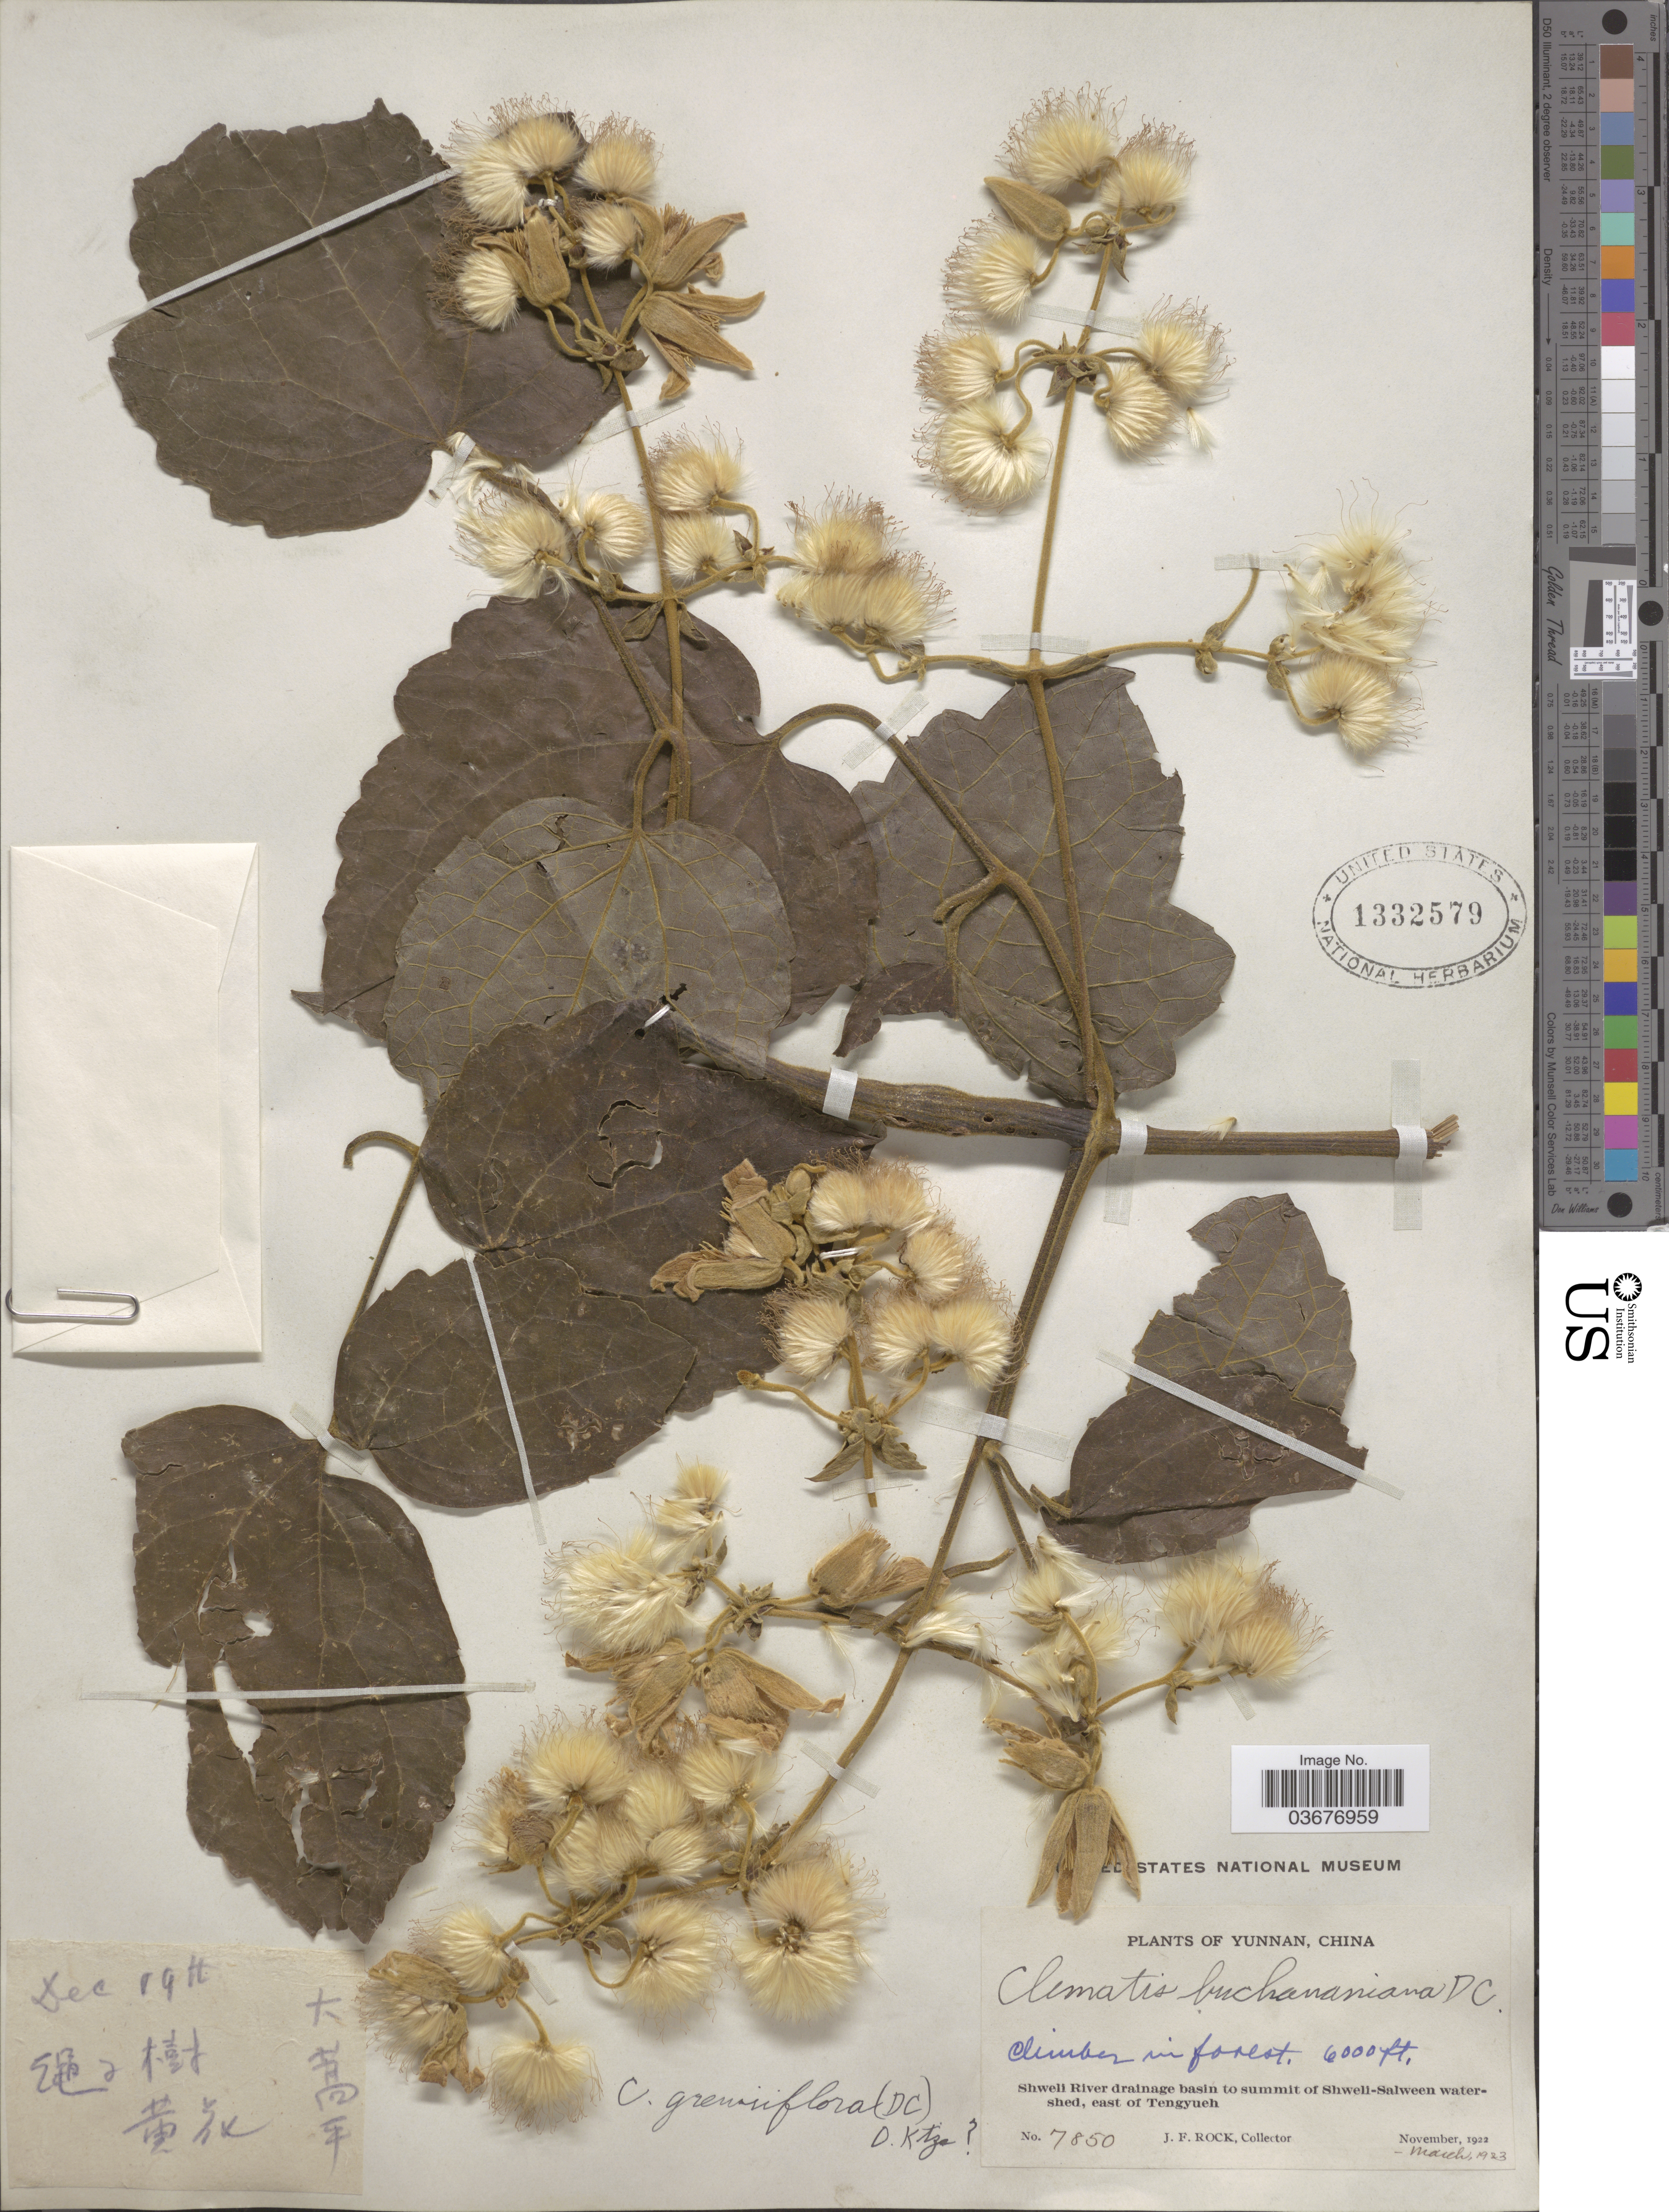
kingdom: Plantae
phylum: Tracheophyta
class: Magnoliopsida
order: Ranunculales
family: Ranunculaceae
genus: Clematis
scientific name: Clematis buchananiana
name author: DC.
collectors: J. Rock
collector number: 7850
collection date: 1922-12-19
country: China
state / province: Yunnan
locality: Shweli River drainage basin to summit of Shweli-Salween watershed, east of Tengyueh.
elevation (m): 1829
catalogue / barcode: US 1332579